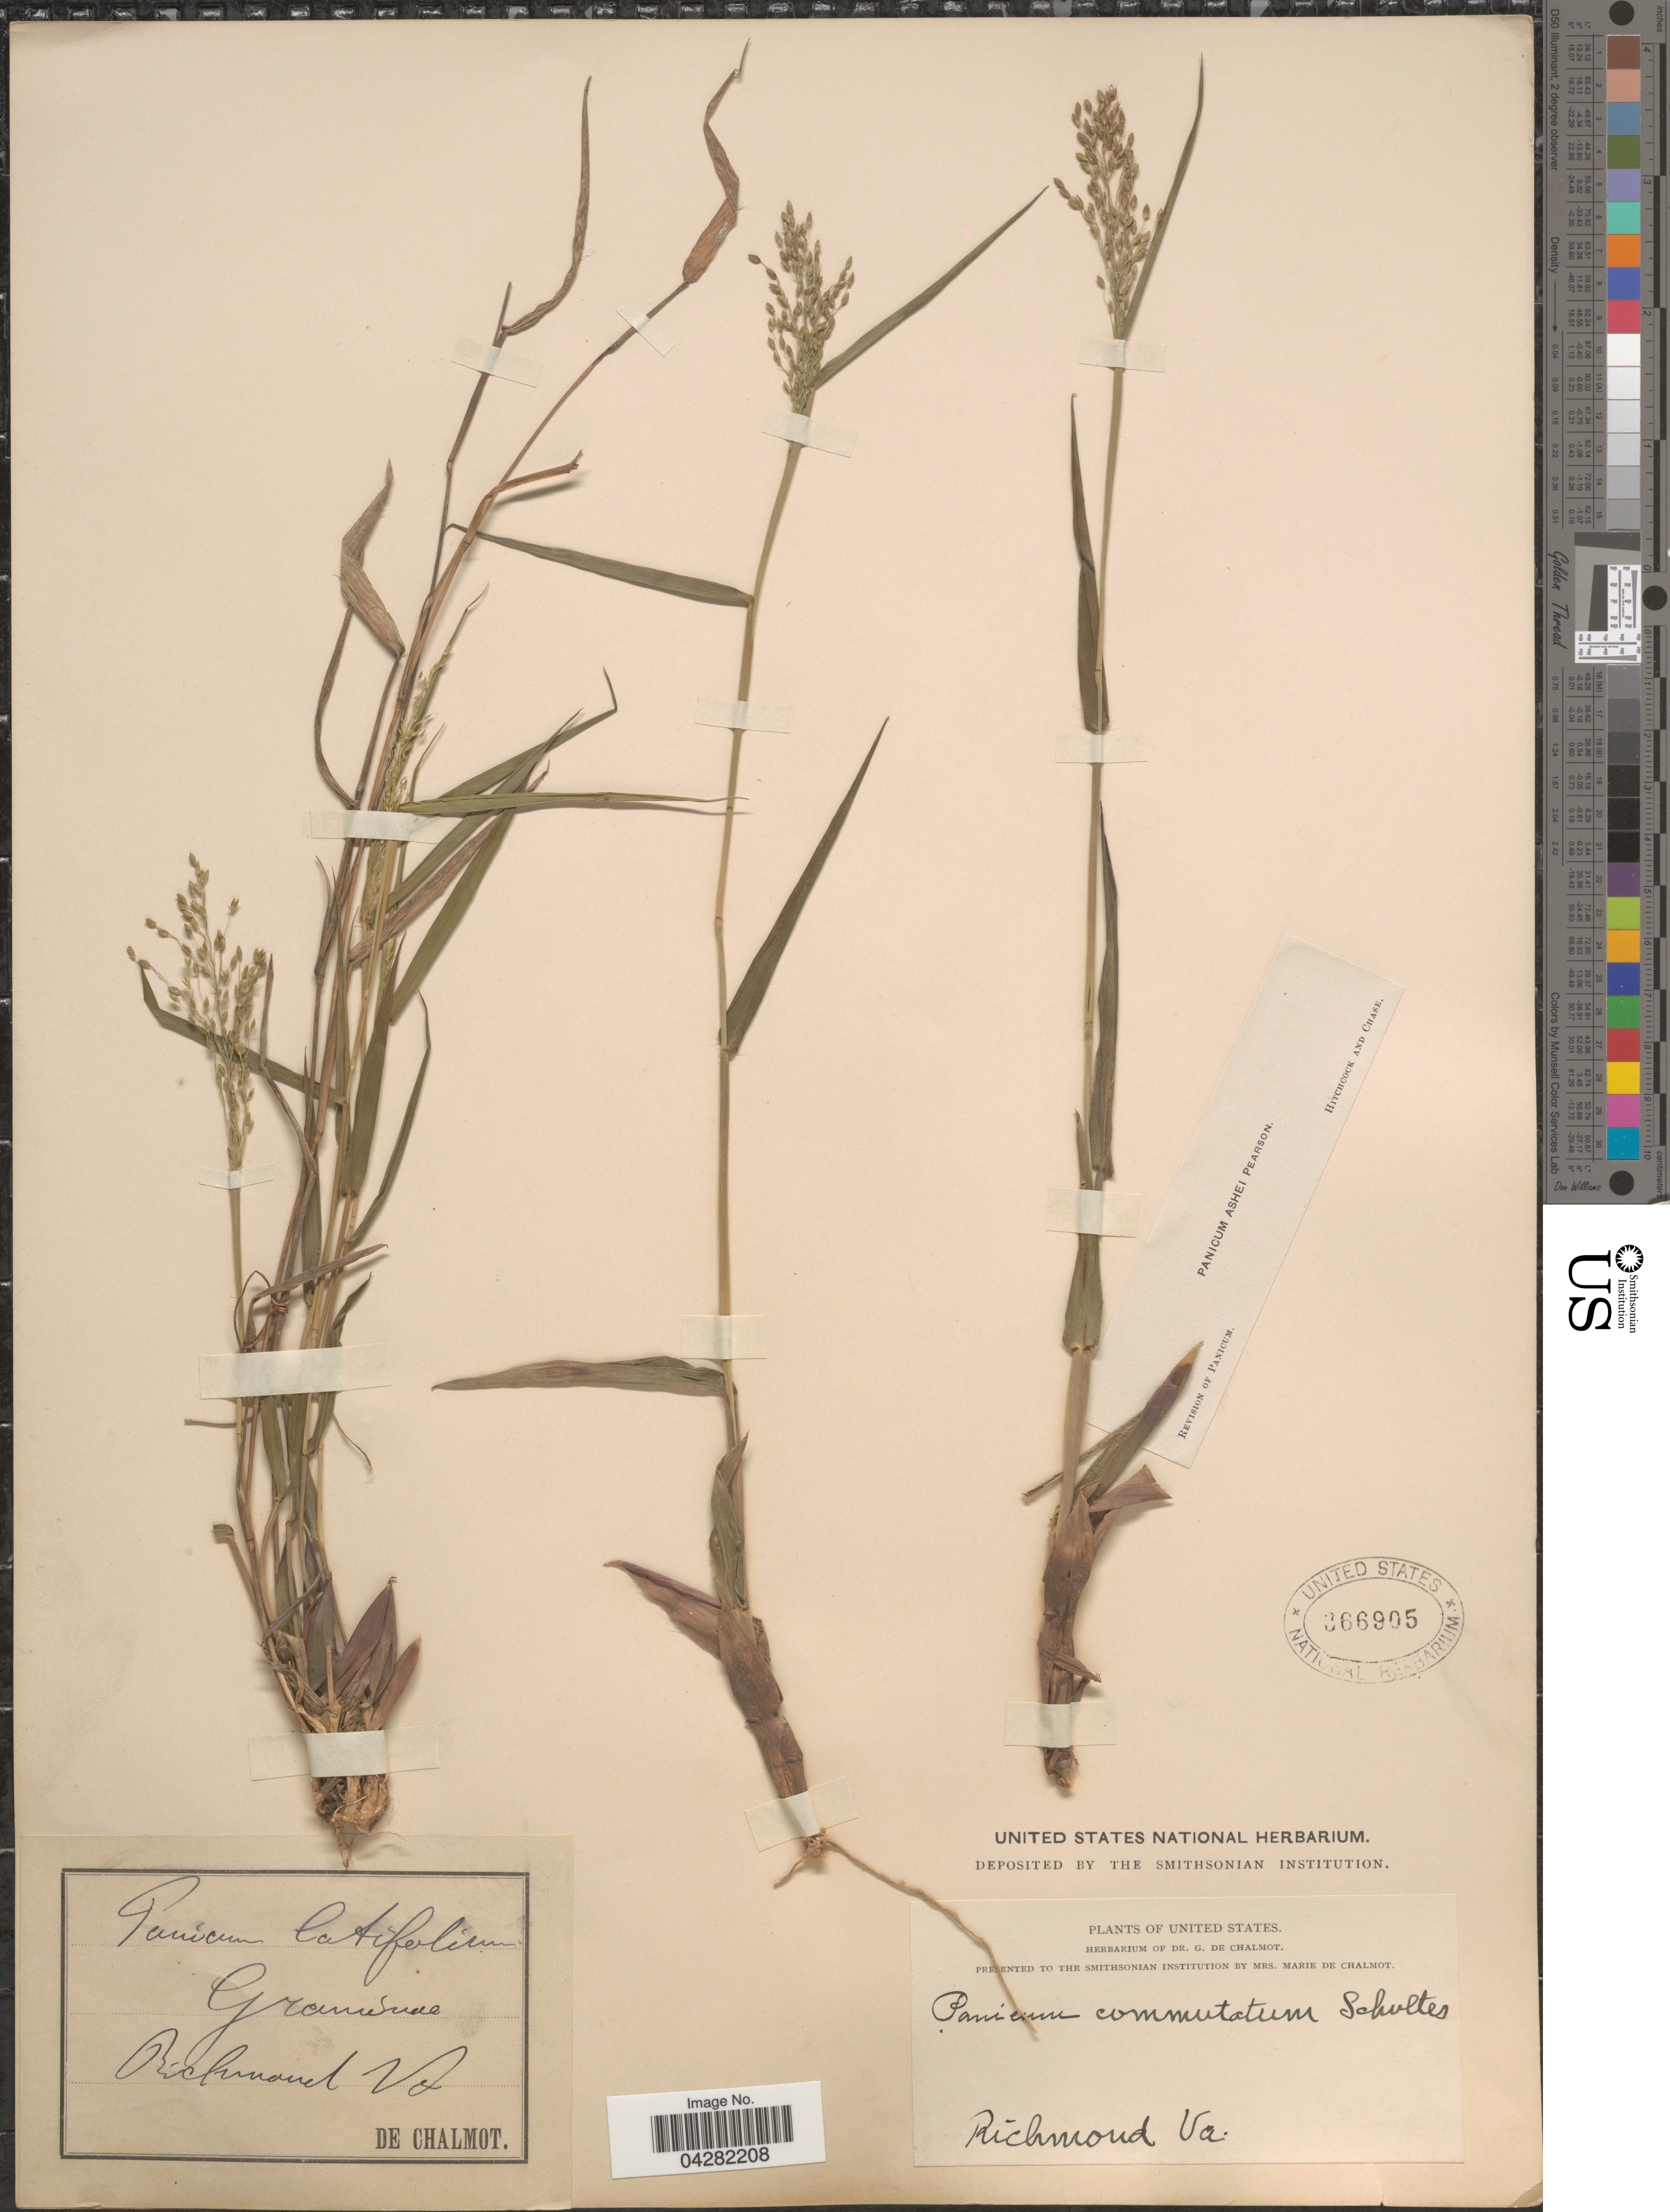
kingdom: Plantae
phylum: Tracheophyta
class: Liliopsida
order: Poales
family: Poaceae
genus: Dichanthelium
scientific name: Dichanthelium latifolium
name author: (L.) Harvill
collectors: G. de Chalmot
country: United States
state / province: Virginia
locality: Richmond.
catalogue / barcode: US 366905